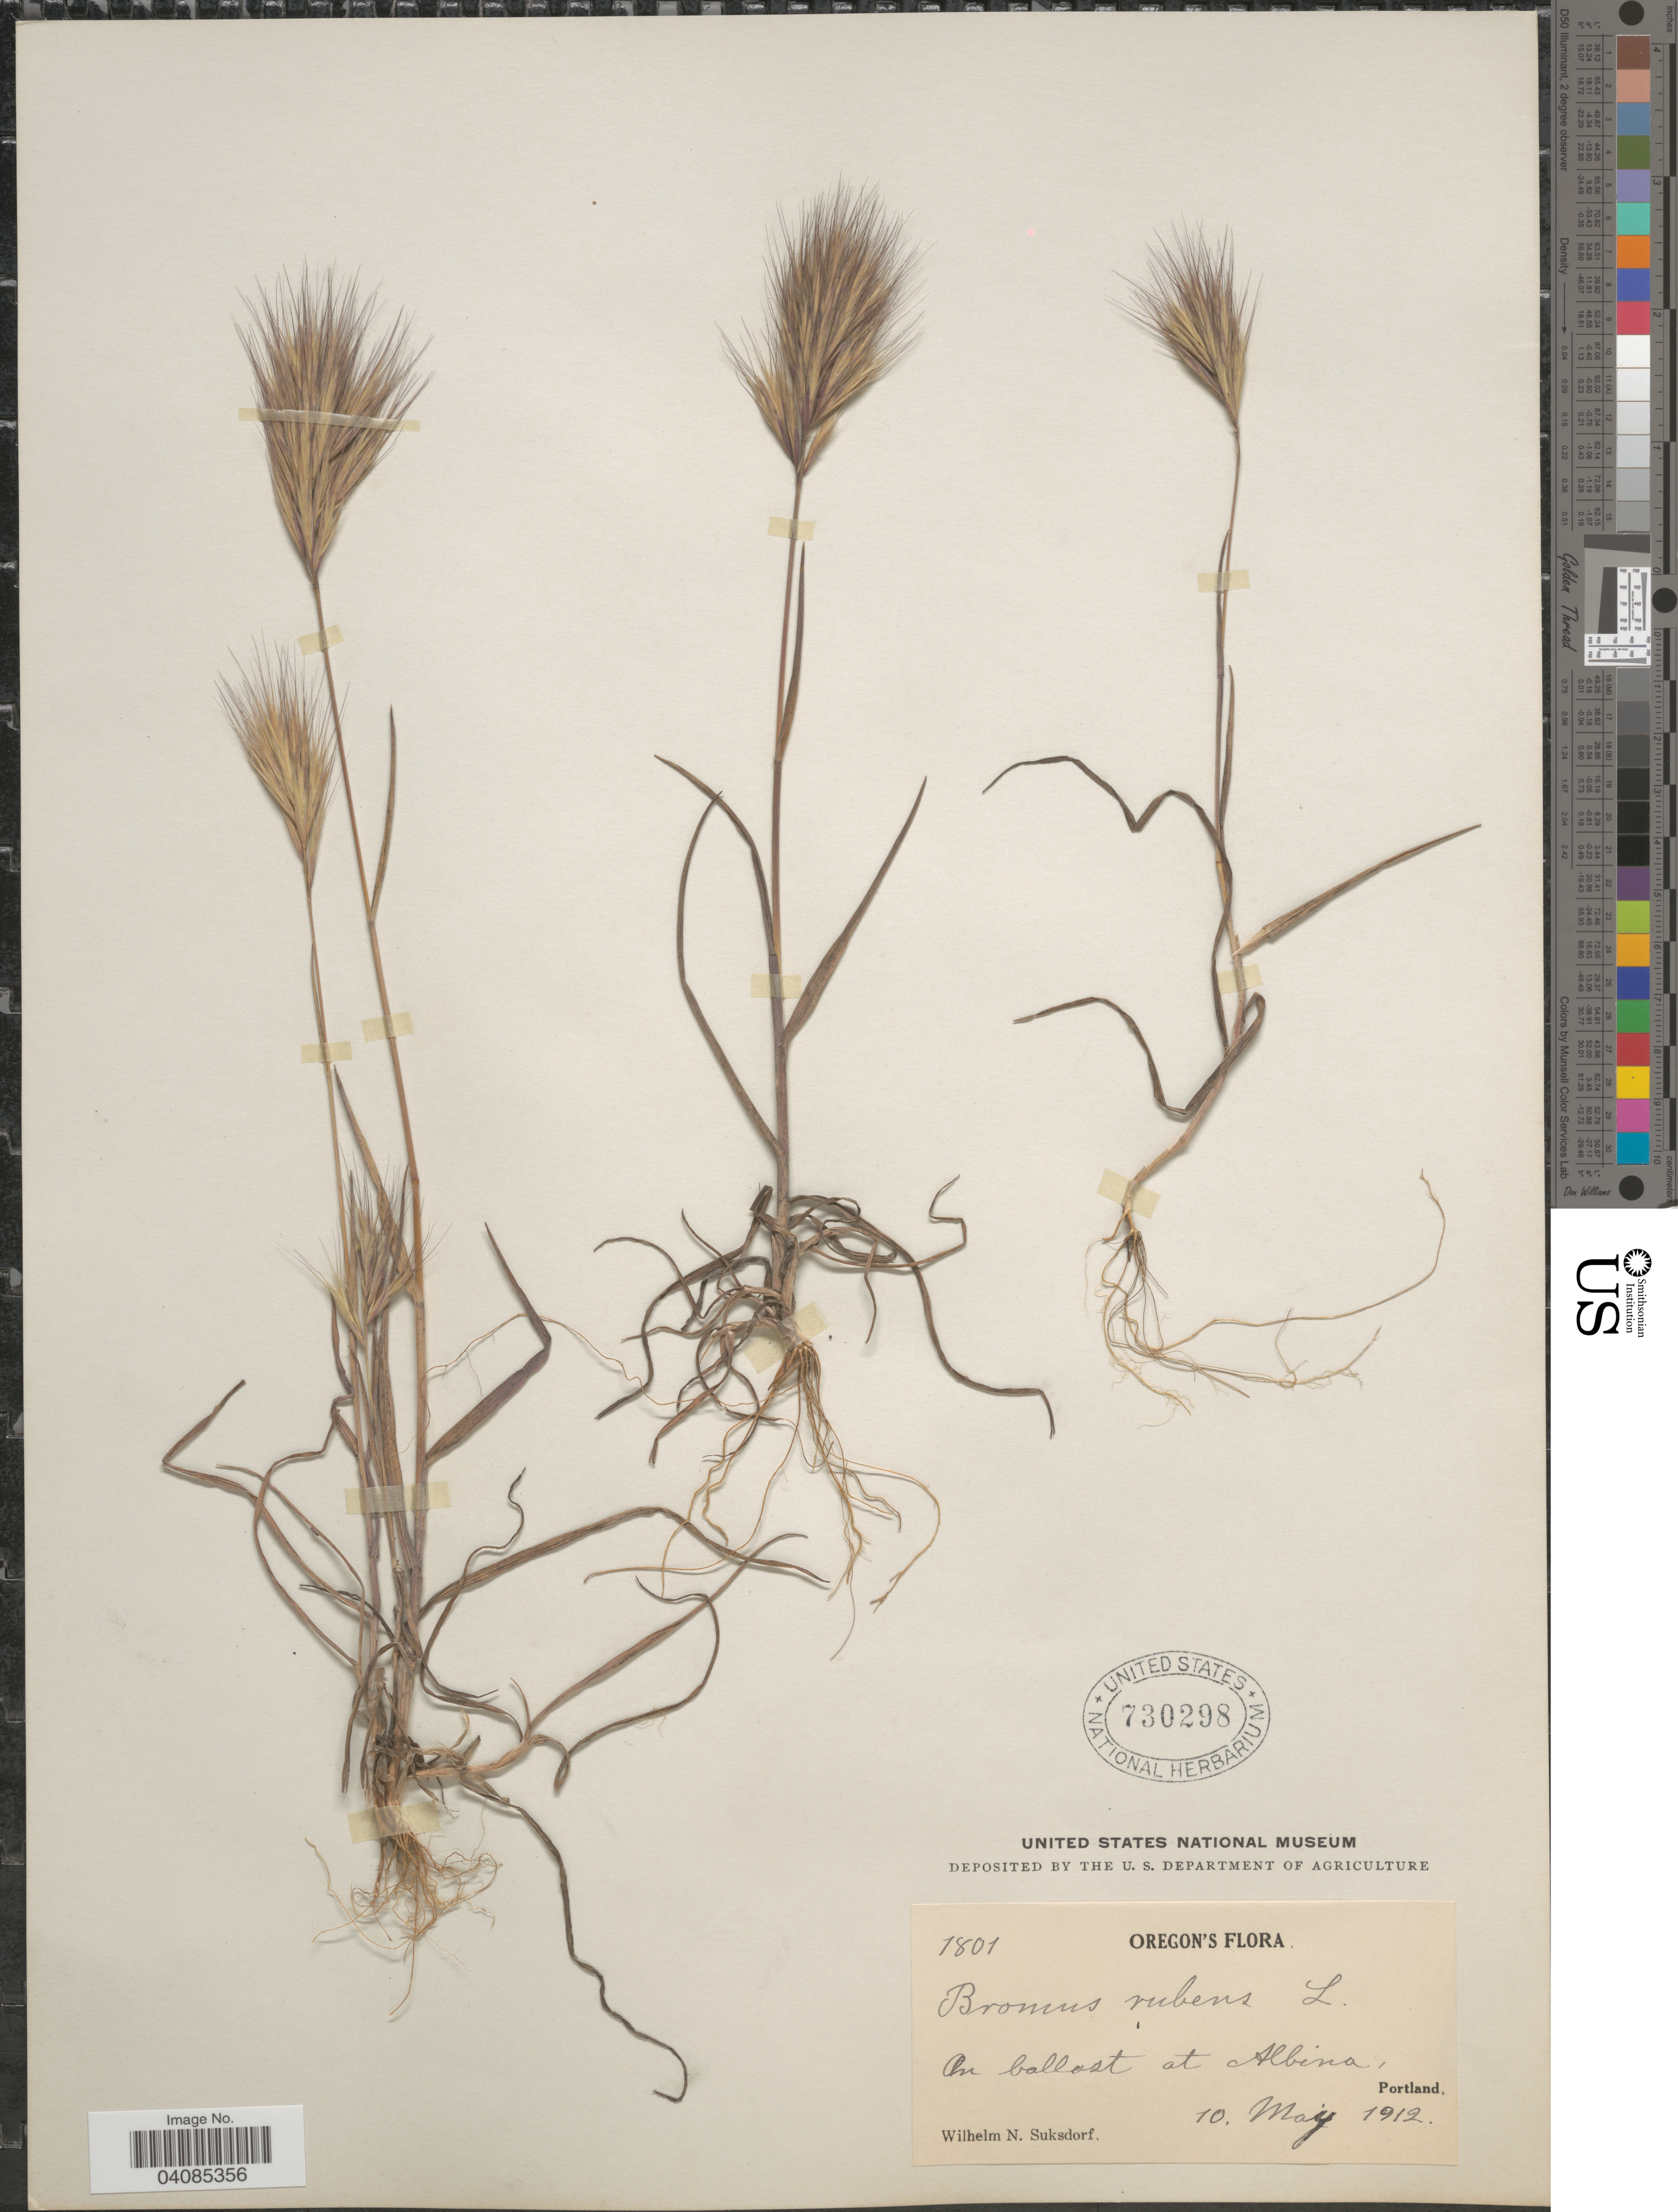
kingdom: Plantae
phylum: Tracheophyta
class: Liliopsida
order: Poales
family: Poaceae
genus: Bromus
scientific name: Bromus rubens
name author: L.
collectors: W. N. Suksdorf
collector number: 1801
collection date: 1912-05-10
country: United States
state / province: Oregon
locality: On ballast at Albina, Portland.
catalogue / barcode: US 730298